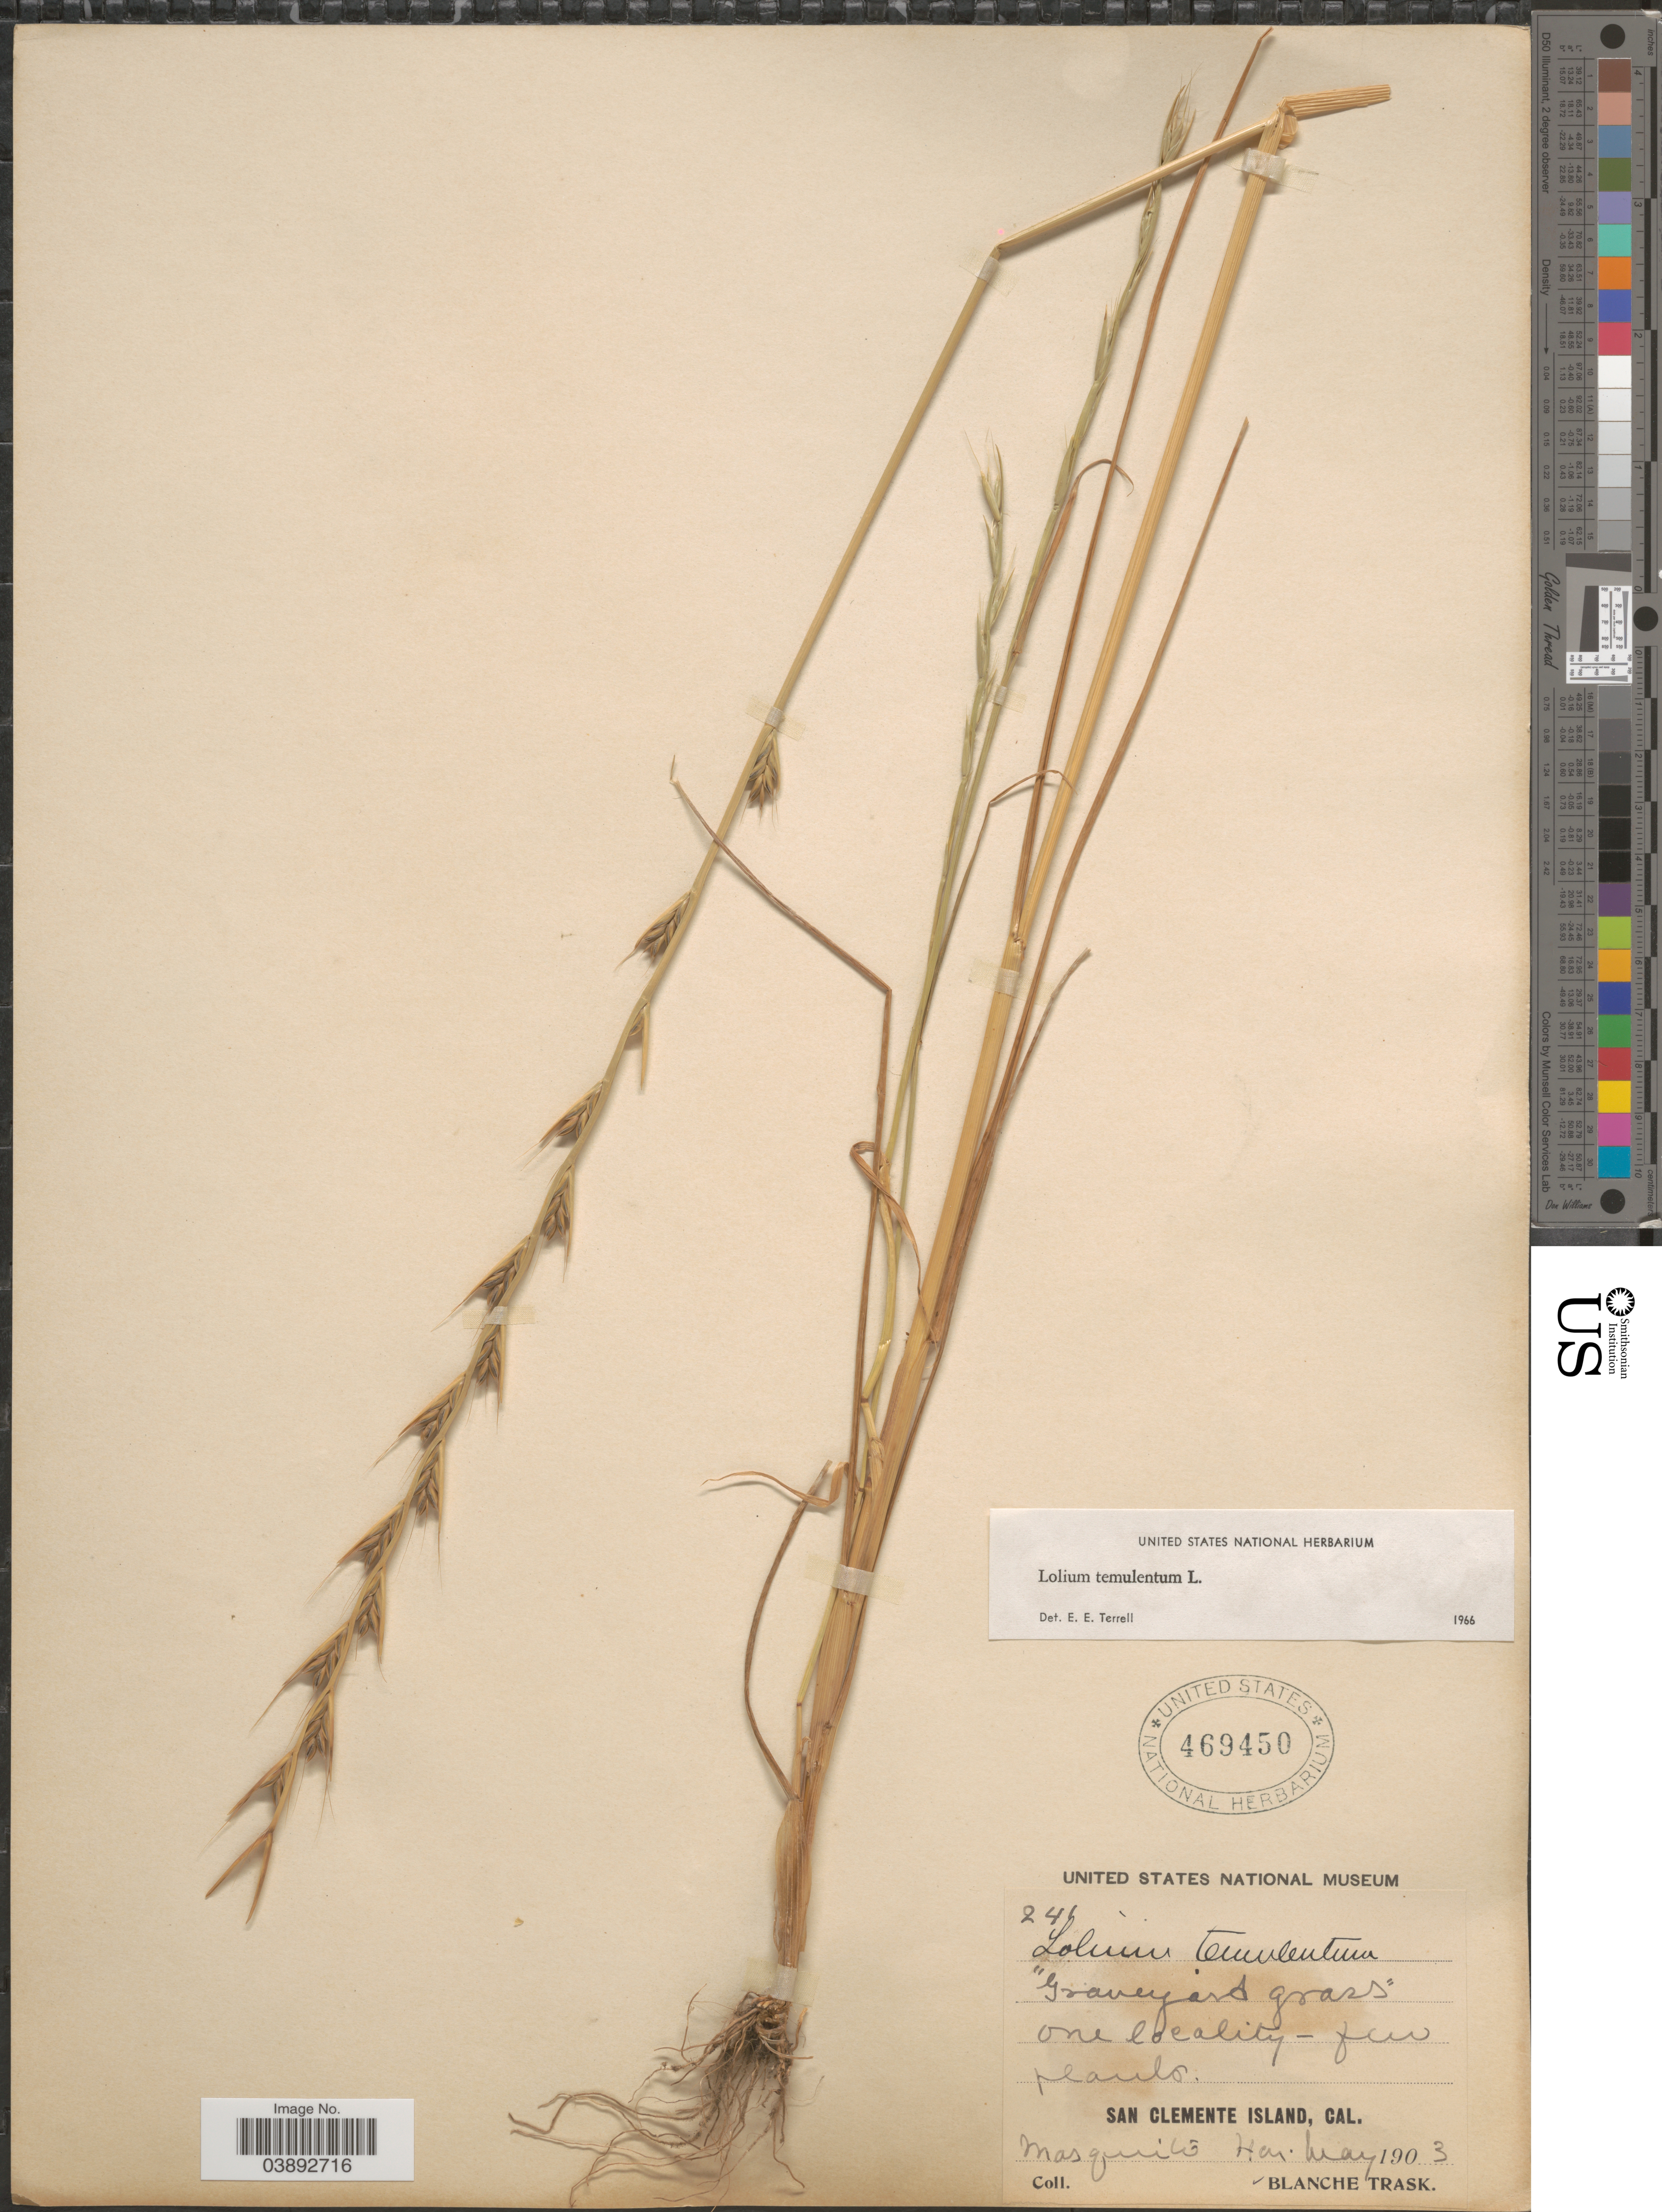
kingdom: Plantae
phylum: Tracheophyta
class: Liliopsida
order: Poales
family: Poaceae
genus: Lolium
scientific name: Lolium temulentum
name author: L.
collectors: B. Trask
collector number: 241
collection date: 1903-05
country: United States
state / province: California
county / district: Los Angeles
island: San Clemente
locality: San Clemente Island. Mosquito Har.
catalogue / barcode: US 469450